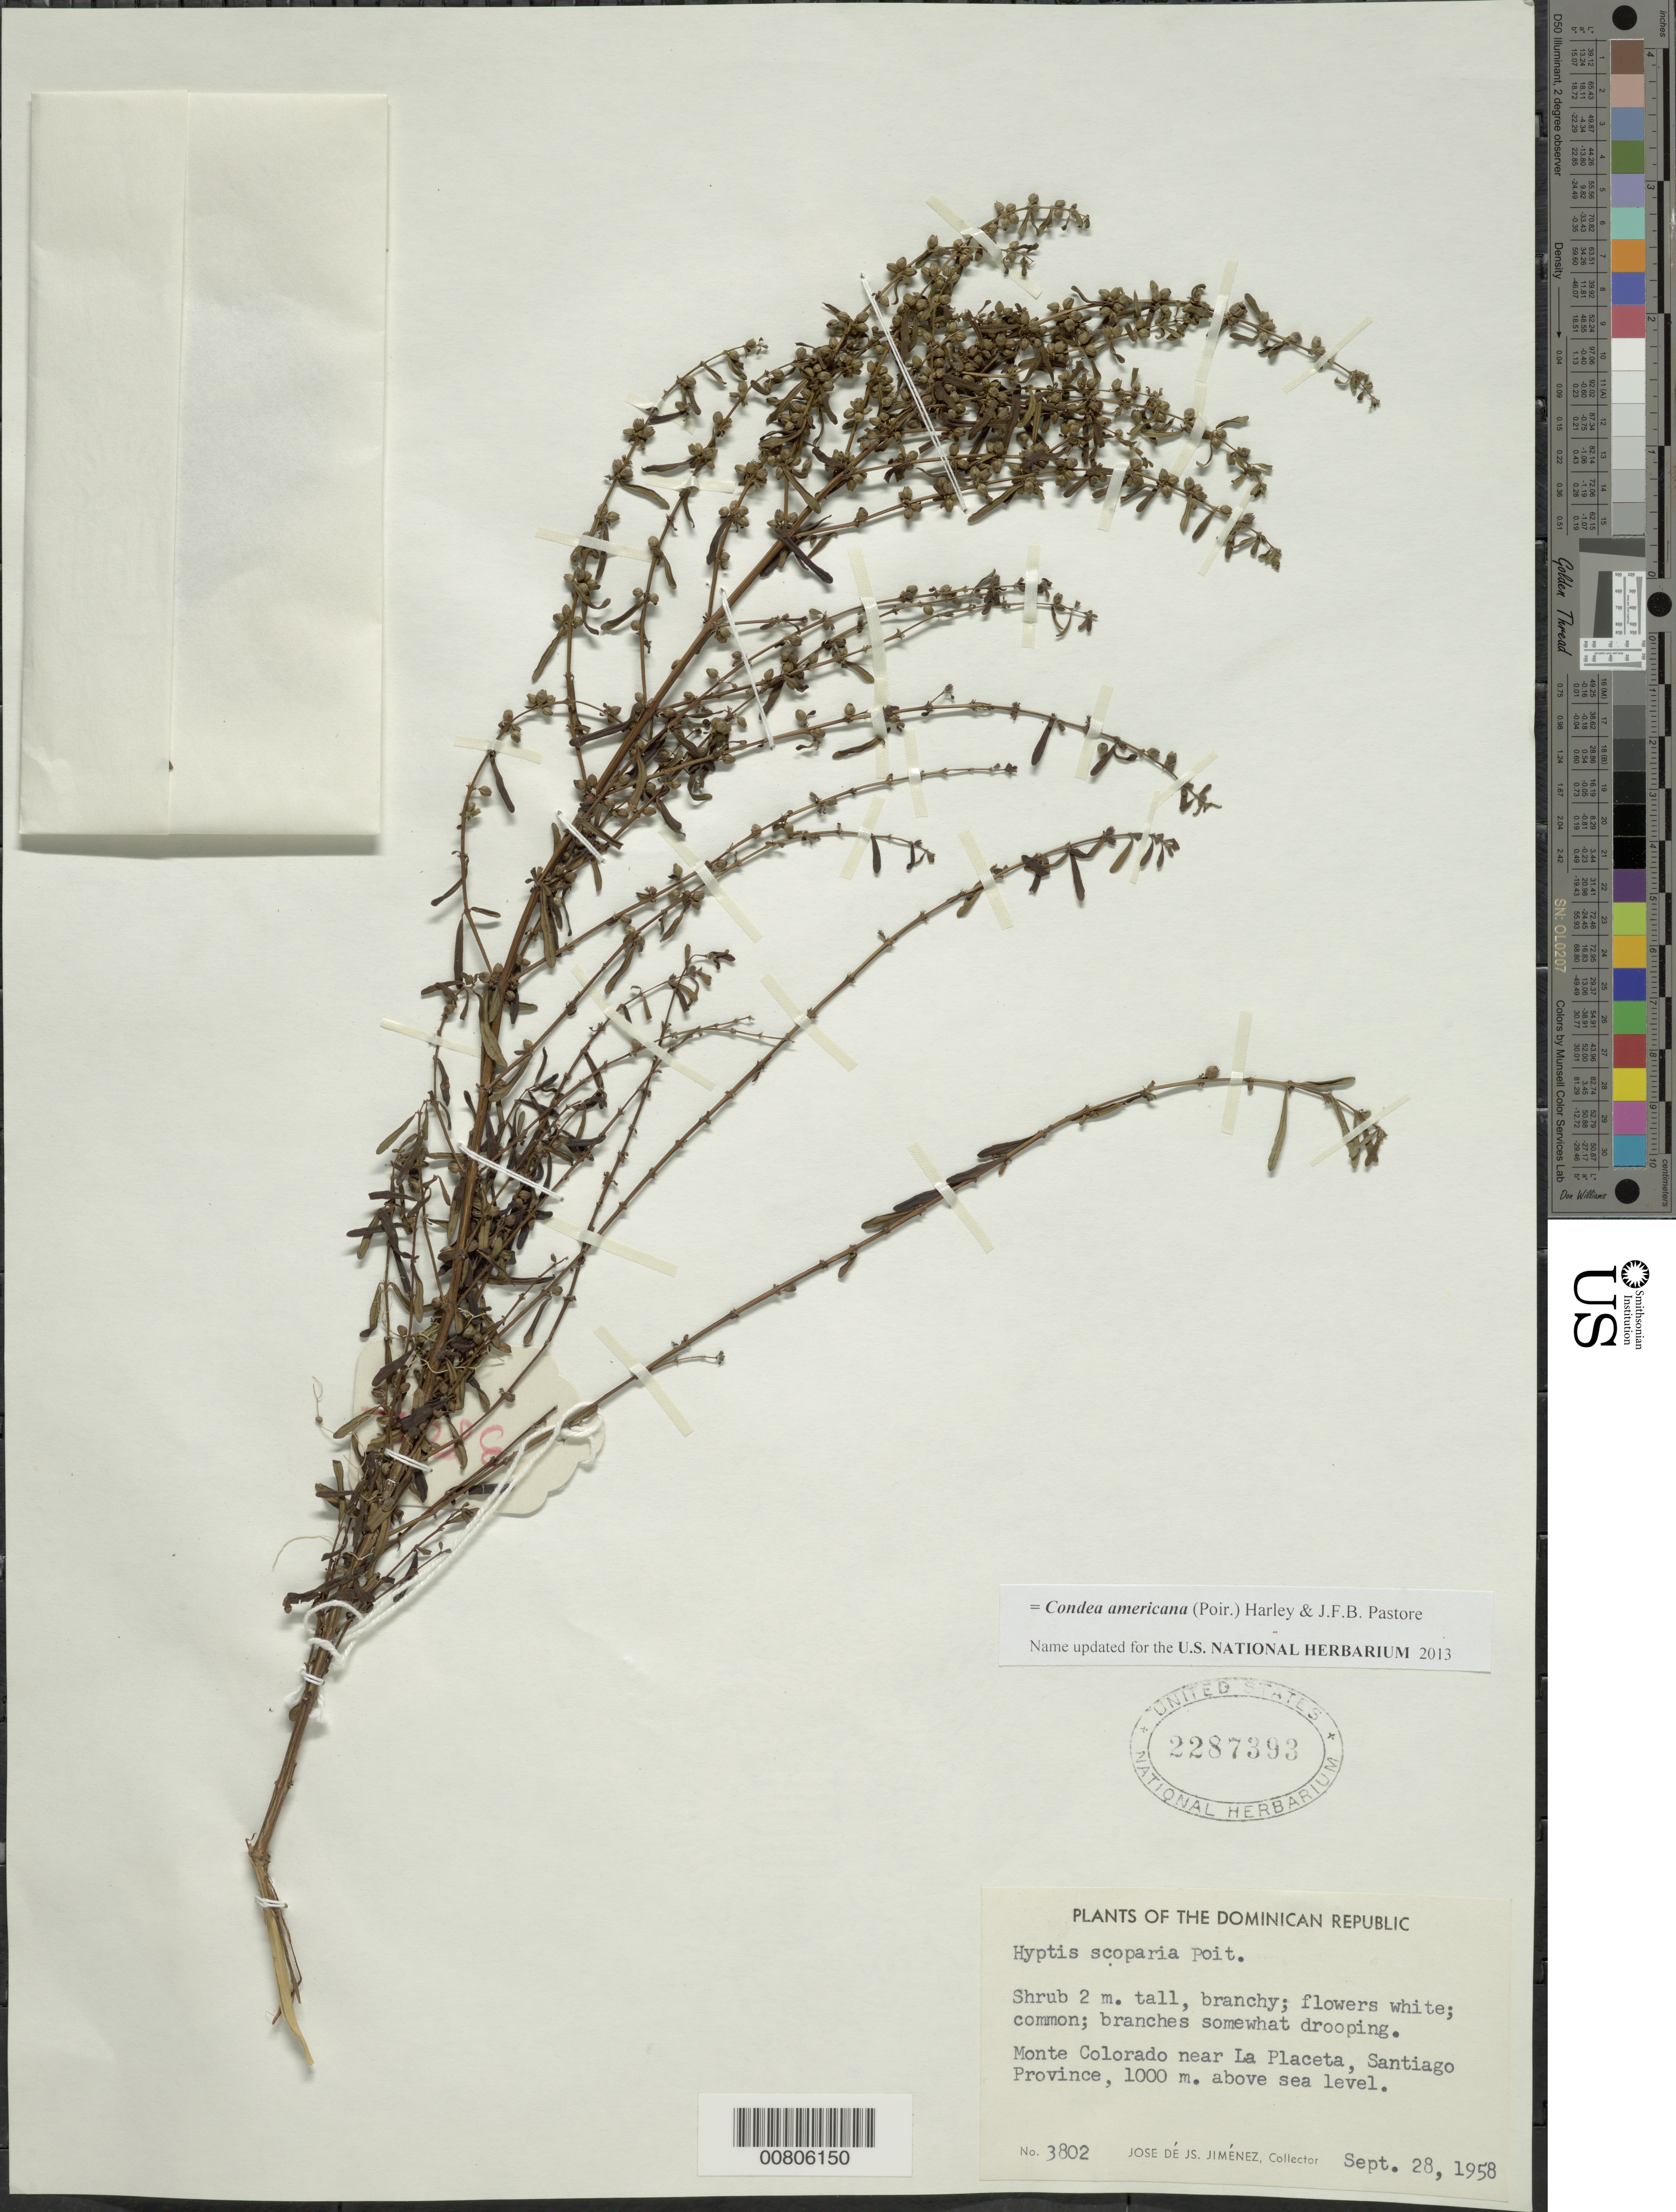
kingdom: Plantae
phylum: Tracheophyta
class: Magnoliopsida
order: Lamiales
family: Lamiaceae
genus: Condea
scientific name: Condea americana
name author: (Poir.) Harley & J.F.B. Pastore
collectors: J. J. Jiménez Almonte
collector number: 3802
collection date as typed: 28 Sep 1958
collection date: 1958-09-28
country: Dominican Republic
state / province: Santiago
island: Hispaniola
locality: Monte Colorado near La Placeta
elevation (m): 1000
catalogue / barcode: US 2287393